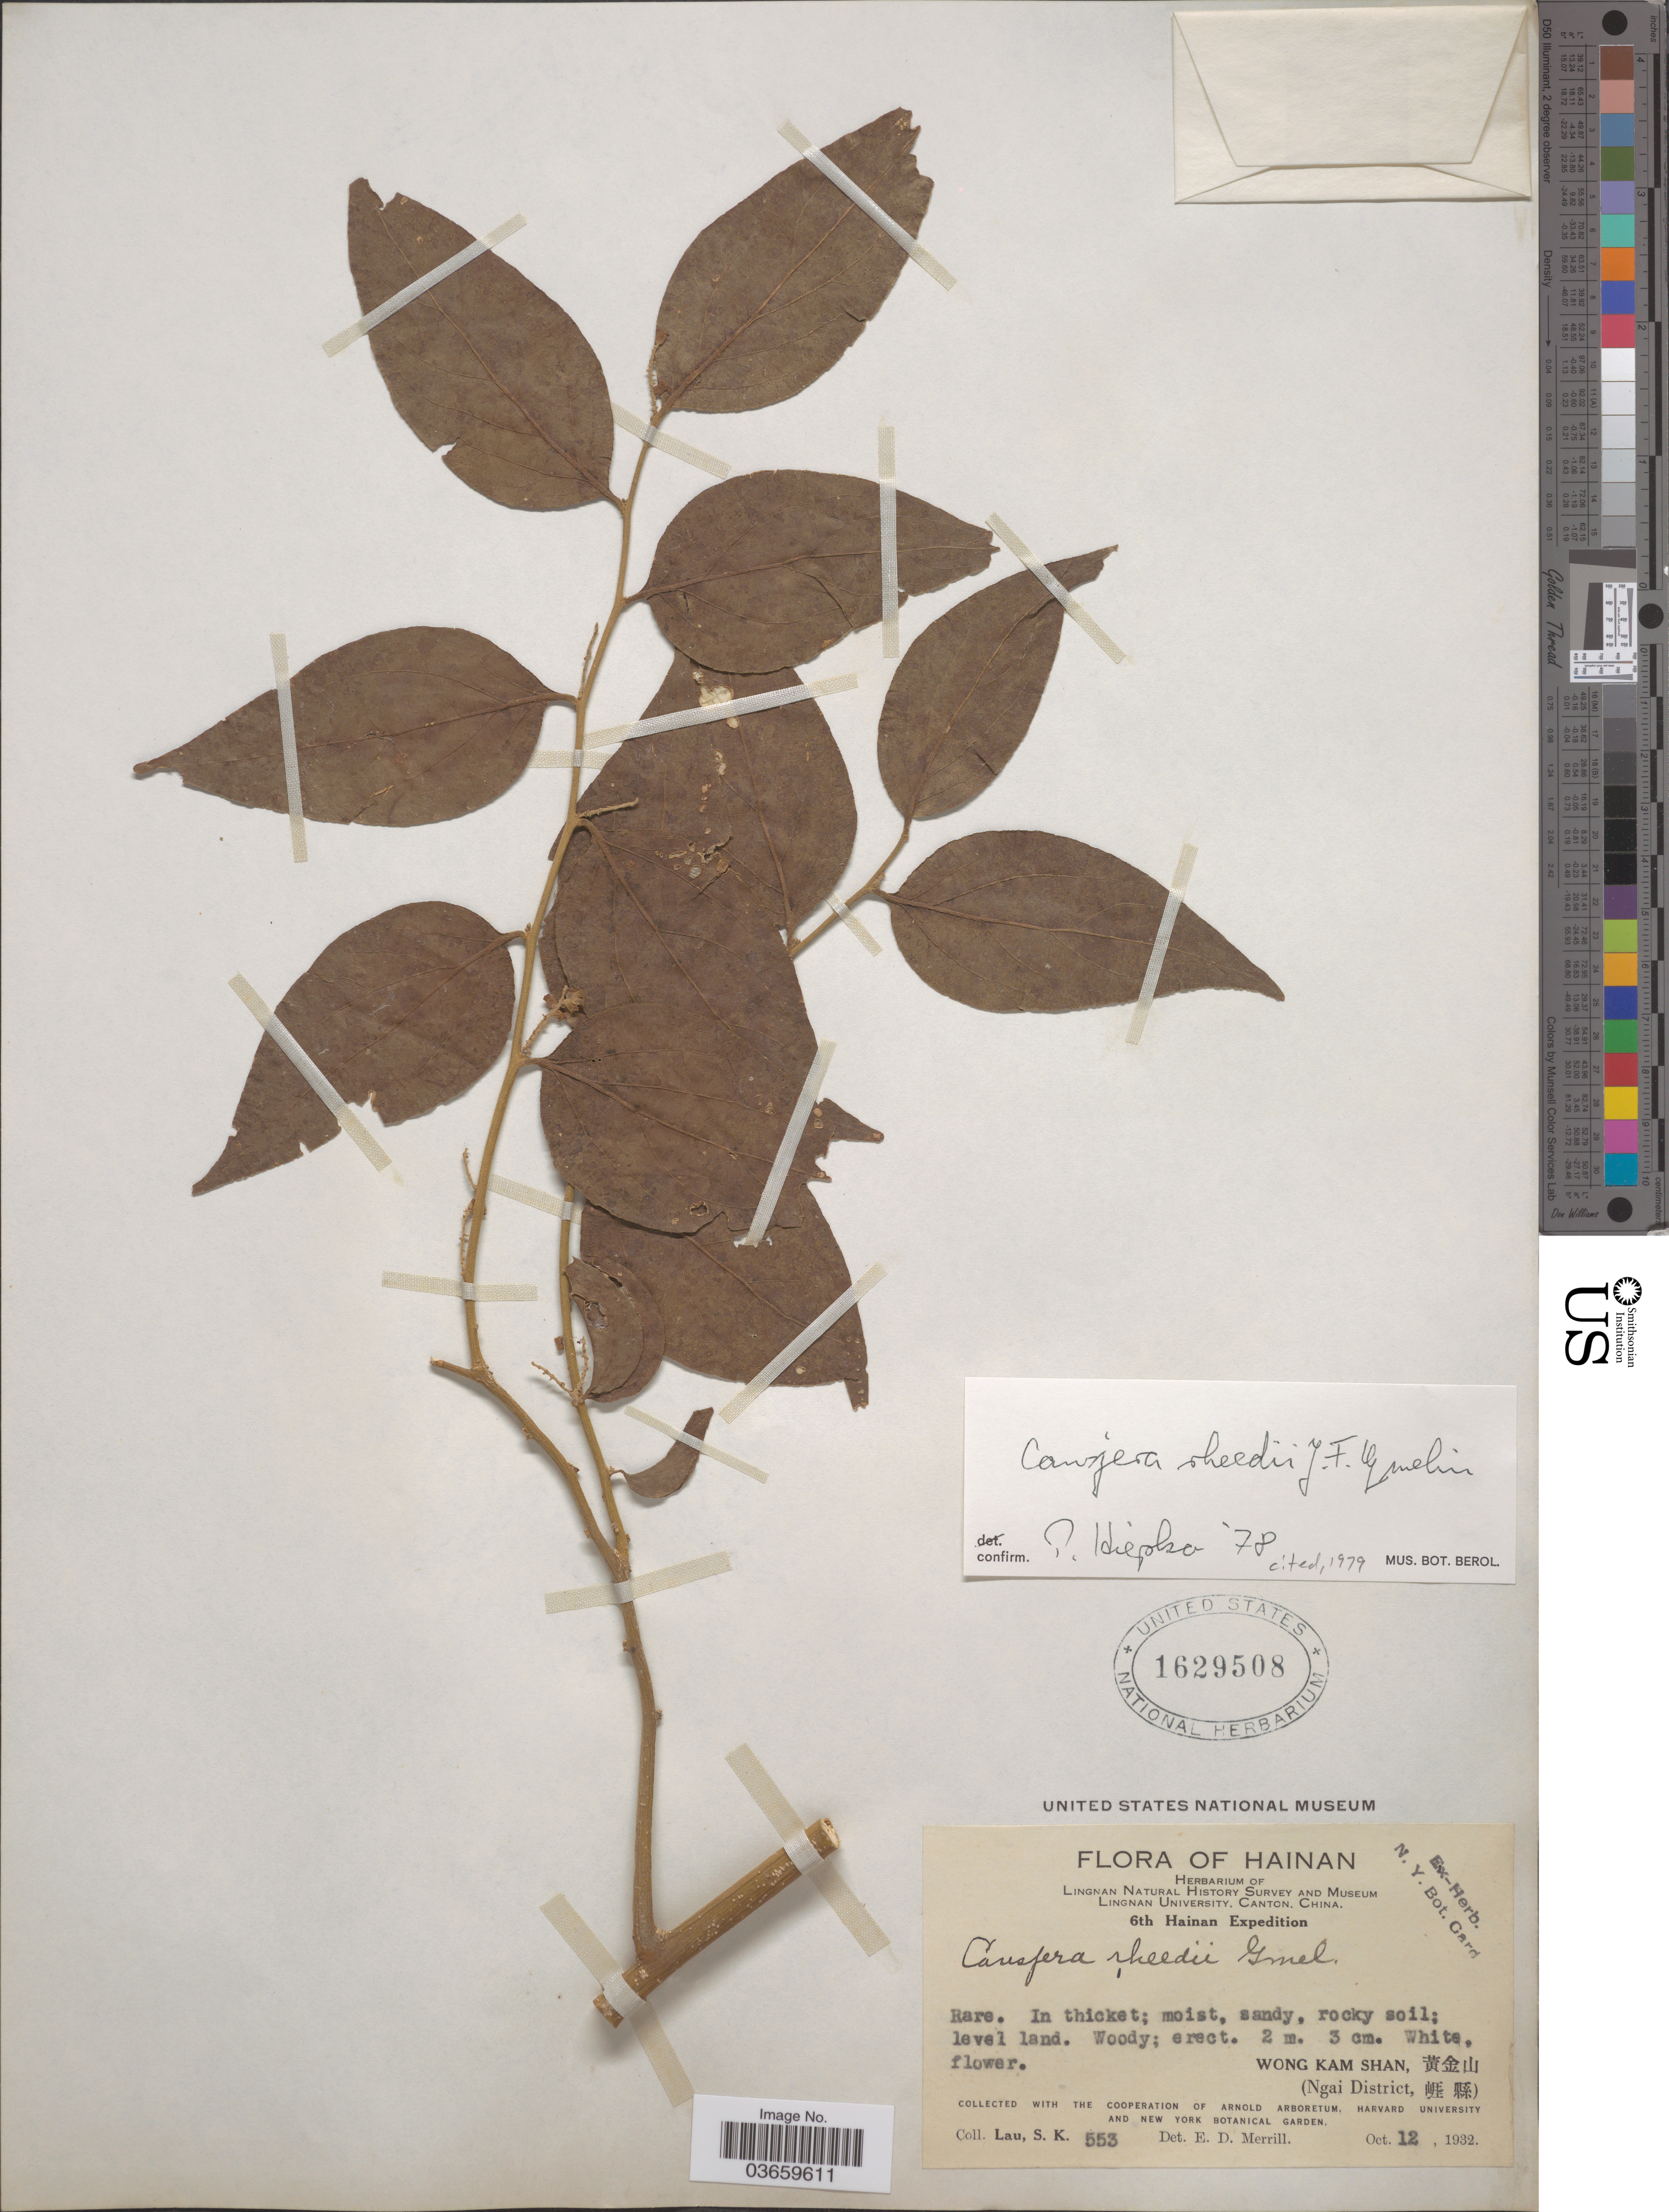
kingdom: Plantae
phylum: Tracheophyta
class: Magnoliopsida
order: Santalales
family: Opiliaceae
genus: Cansjera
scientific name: Cansjera rheedii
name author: J.F. Gmel.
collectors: S. K. Lau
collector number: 553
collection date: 1932-10-12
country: China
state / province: Hainan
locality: WgKam Shan Ngai District.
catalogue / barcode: US 1629508